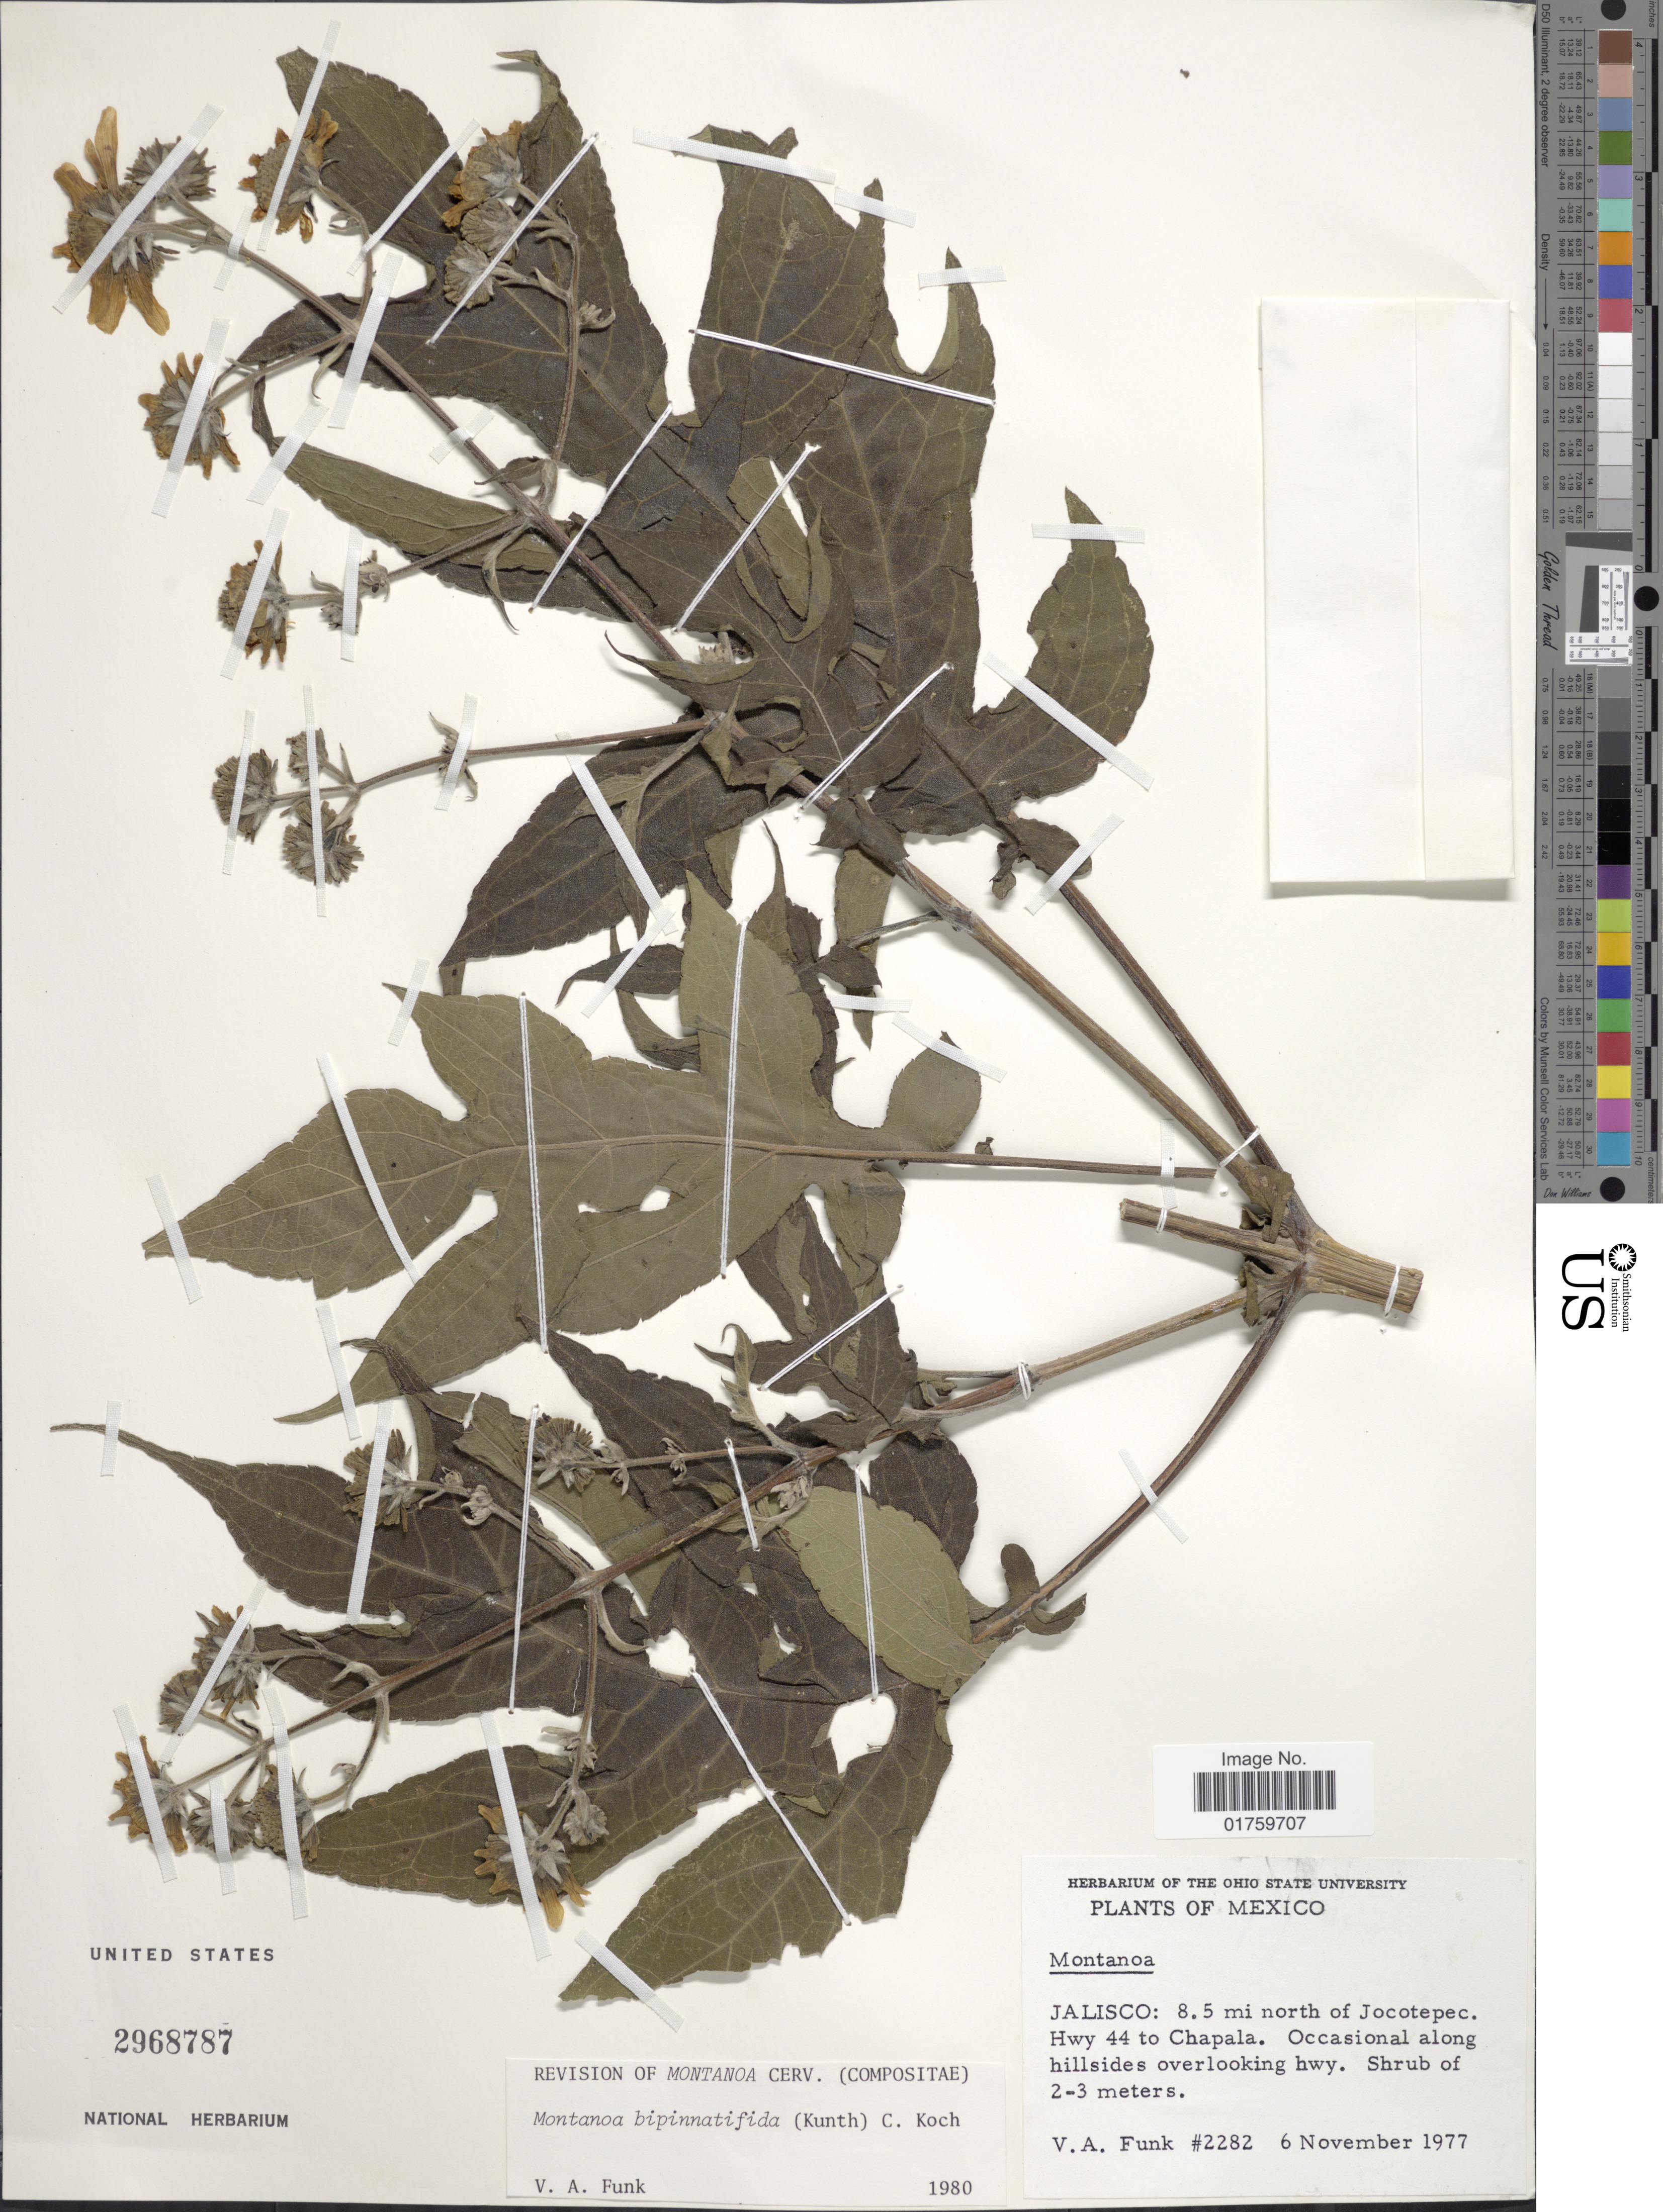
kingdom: Plantae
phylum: Tracheophyta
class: Magnoliopsida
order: Asterales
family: Asteraceae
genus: Montanoa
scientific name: Montanoa bipinnatifida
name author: (Kunth) C. Koch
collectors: V. Funk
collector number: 2282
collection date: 1977-11-06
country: Mexico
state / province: Jalisco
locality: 8.5 mi north of Jocotepec, Hwy 44 to Chapada, occasional along hillsides overlooking hwy.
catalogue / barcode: US 2968787